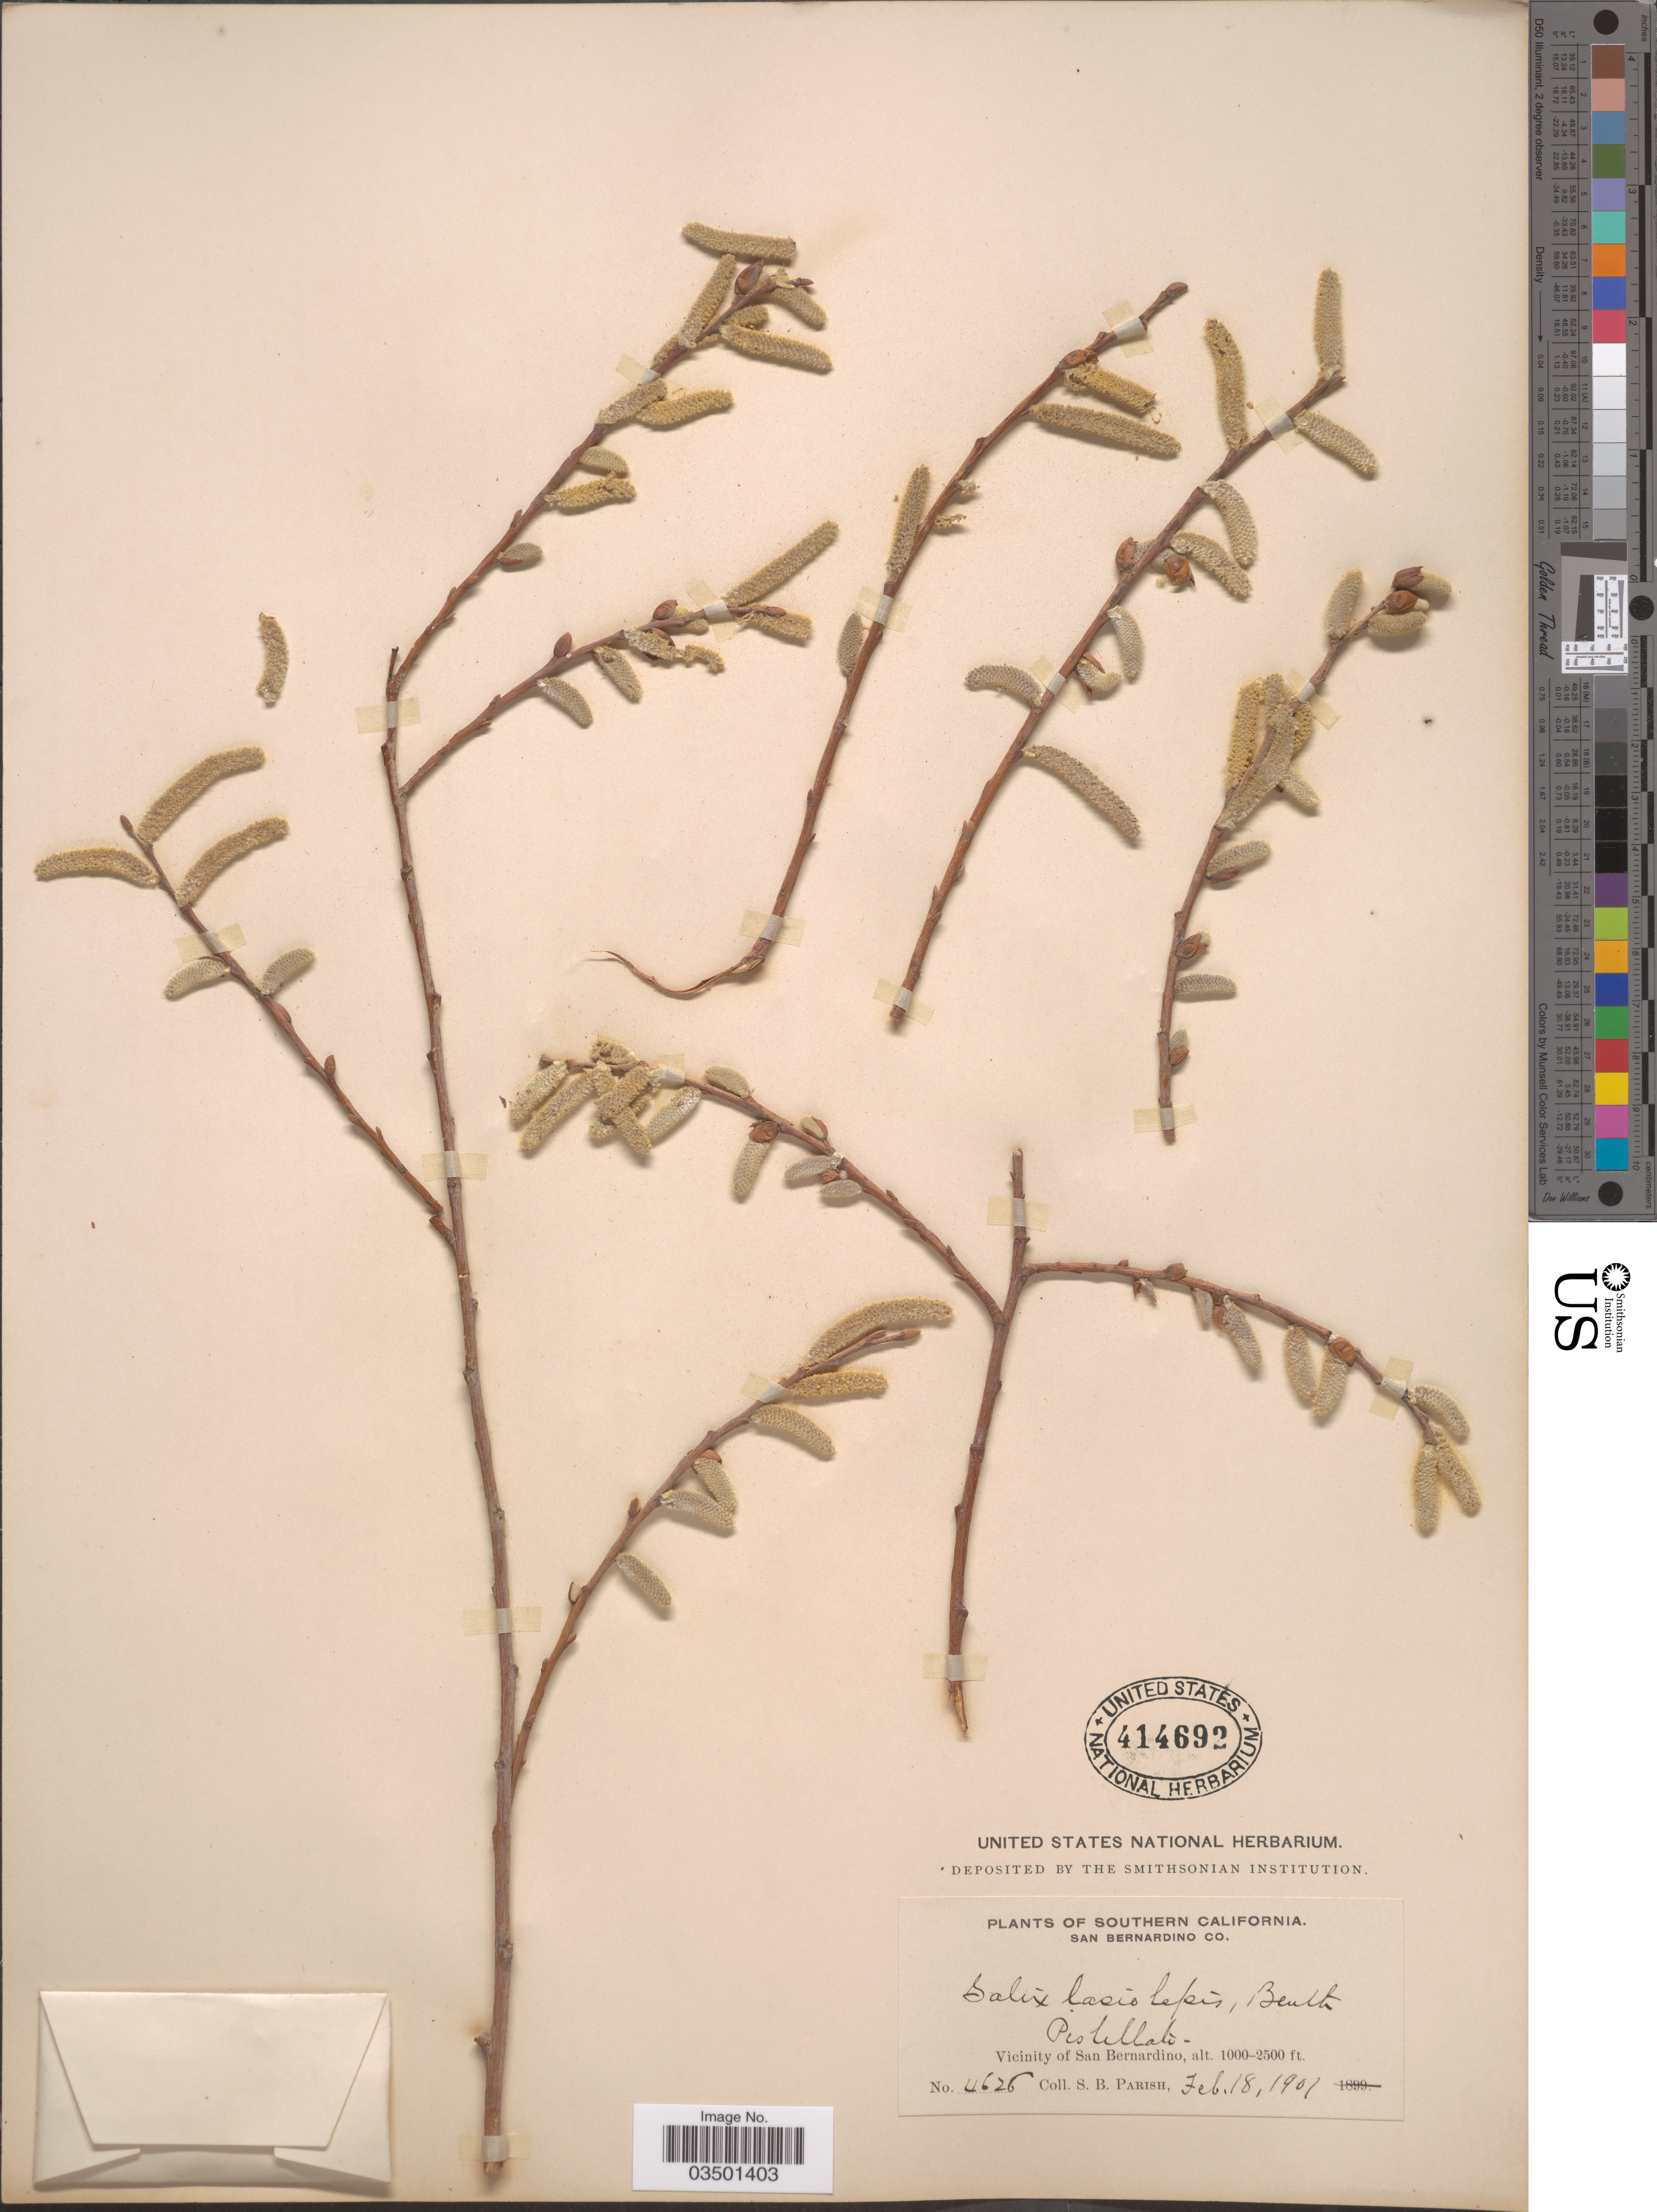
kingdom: Plantae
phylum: Tracheophyta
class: Magnoliopsida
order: Malpighiales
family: Salicaceae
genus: Salix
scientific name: Salix lasiolepis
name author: Benth.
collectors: S. B. Parish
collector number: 4626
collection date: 1901-02-18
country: United States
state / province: California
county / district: San Bernardino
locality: Southern California, San Bernardino Co., Vicinity of San Bernardino.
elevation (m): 305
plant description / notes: Removed "Pistelatte" from Precise Locality field. True transcription is "Pistillate." Should be added to Phenology field?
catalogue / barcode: US 414692